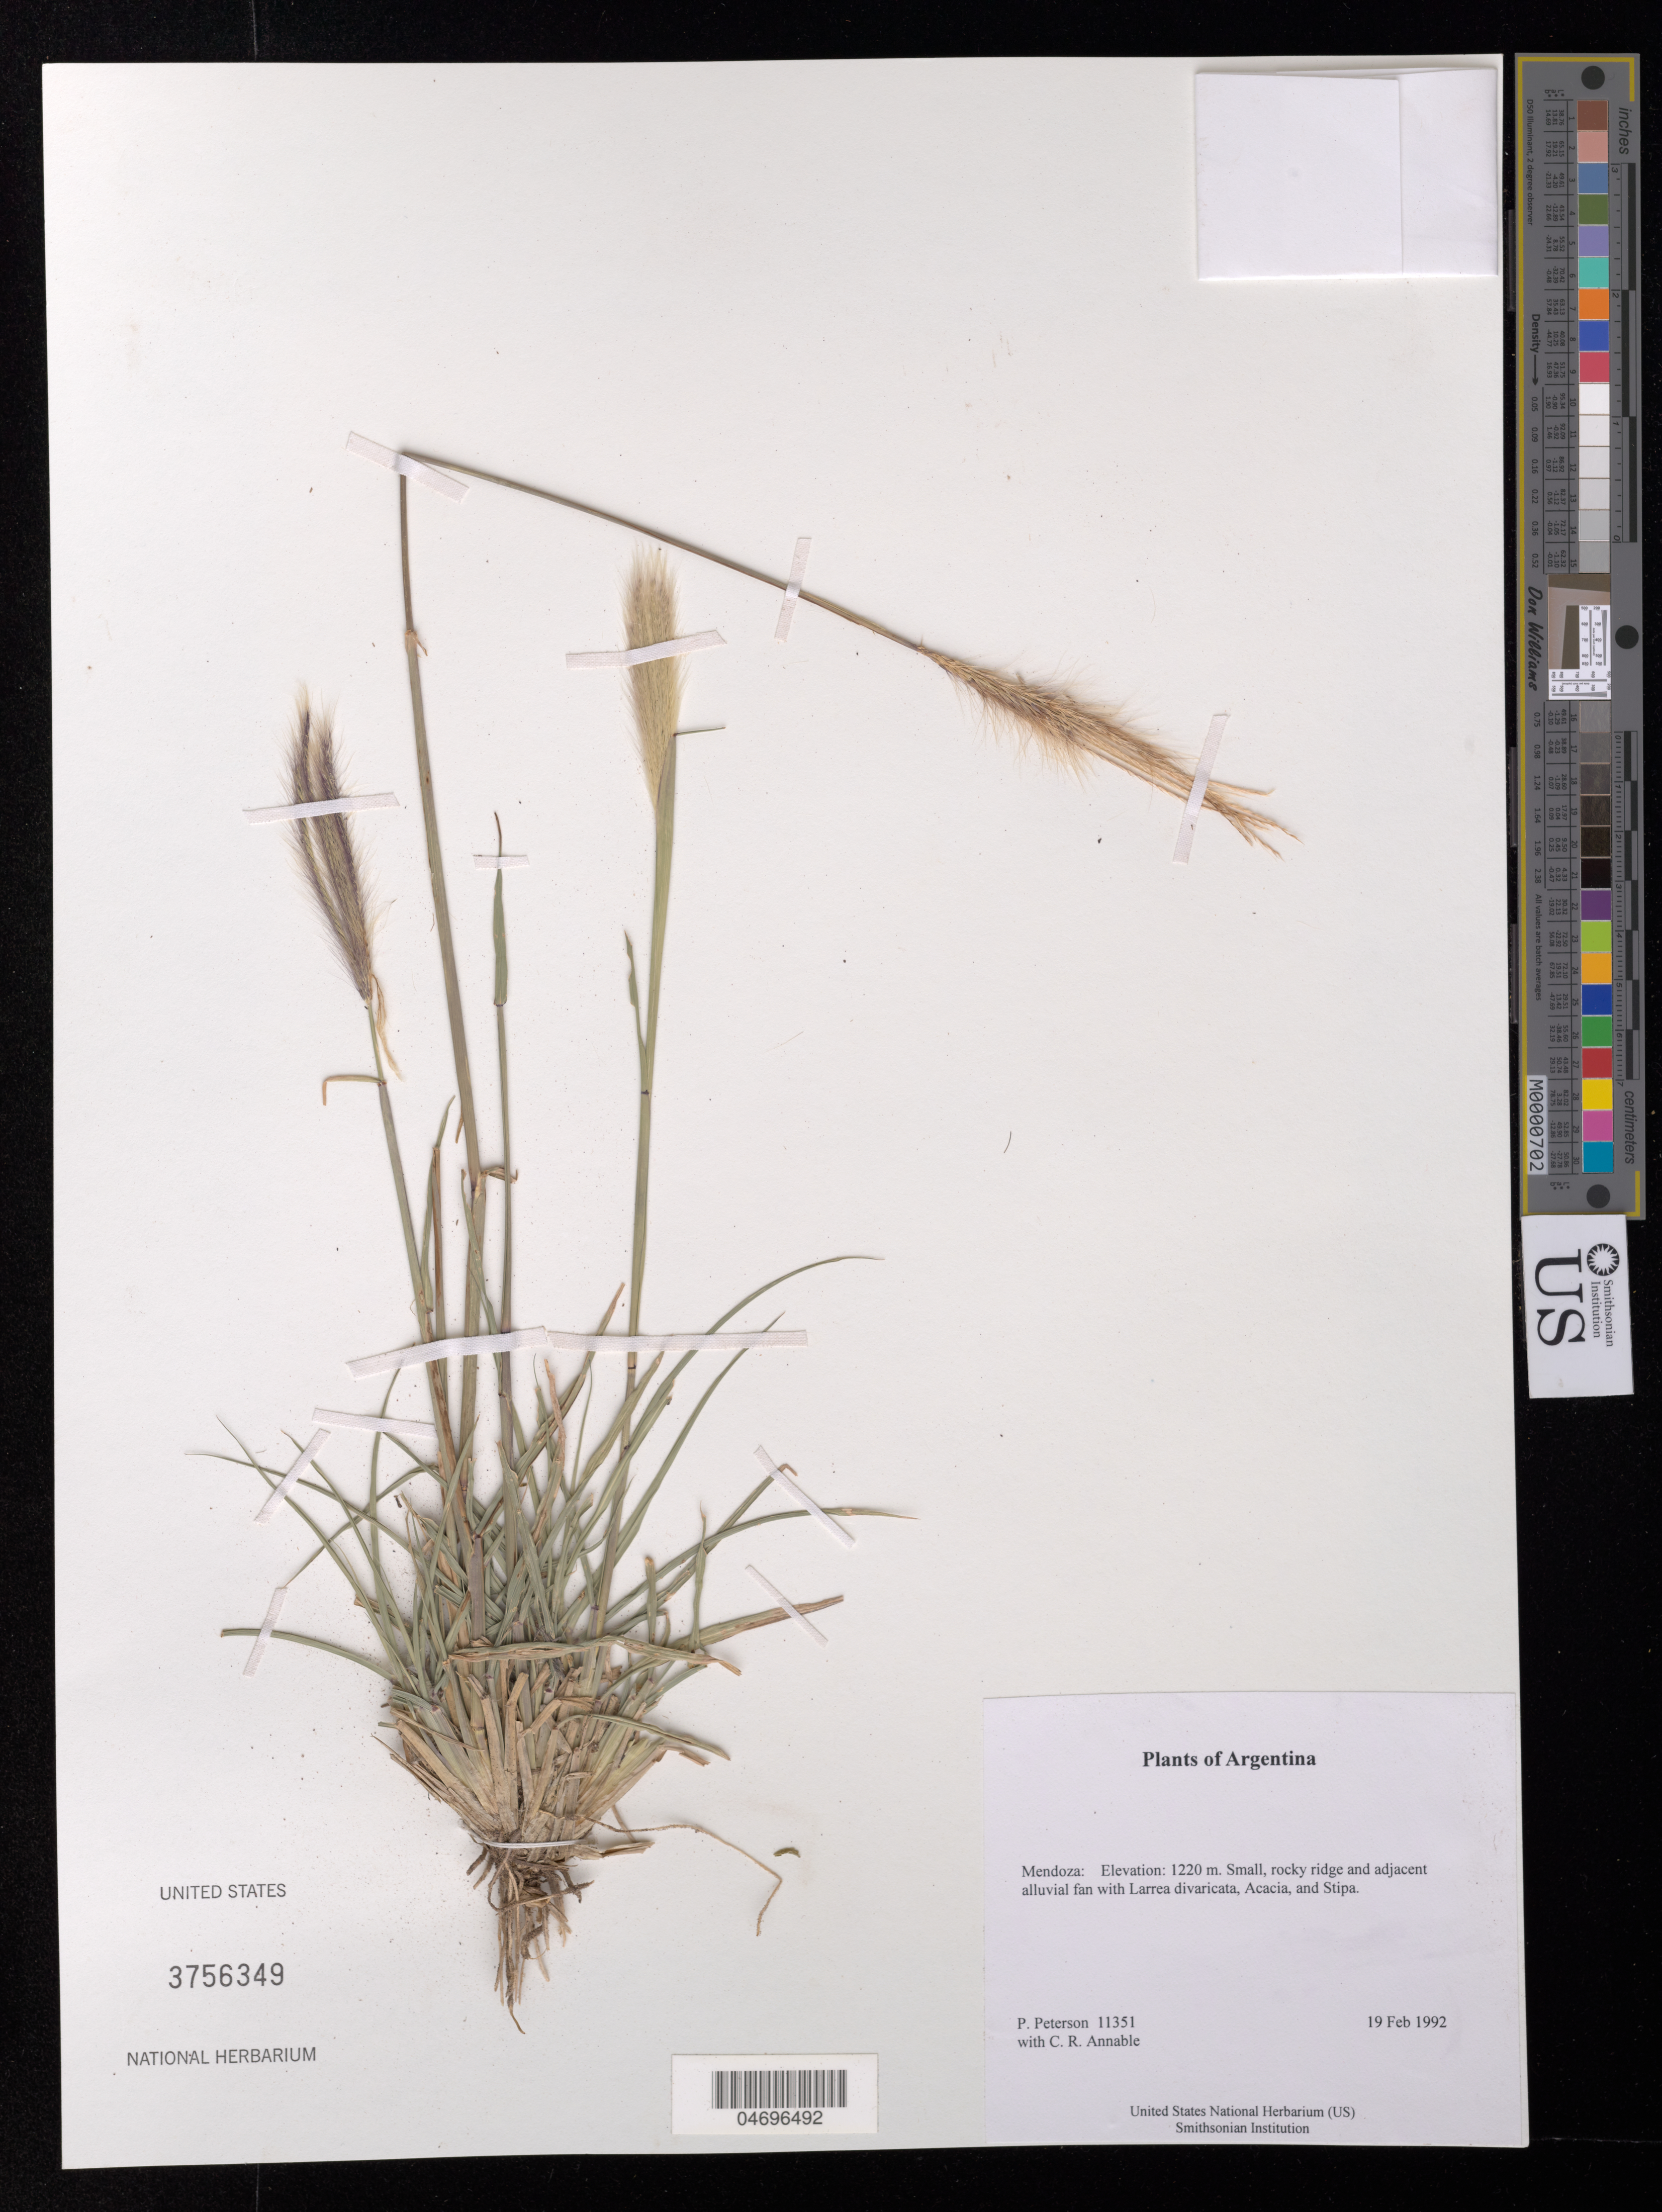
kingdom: Plantae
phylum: Tracheophyta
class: Liliopsida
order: Poales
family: Poaceae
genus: Chloris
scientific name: Chloris virgata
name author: Sw.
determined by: Peterson, Paul M., (BOT), Smithsonian Institution - National Museum of Natural History (UNITED STATES)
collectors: P. M. Peterson & C. R. Annable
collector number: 11351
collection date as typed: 19 Feb 1992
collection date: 1992-02-19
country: Argentina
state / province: Mendoza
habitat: Small, rocky ridge and adjacent alluvial fan with Larrea divaricata, Acacia, and Stipa.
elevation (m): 1220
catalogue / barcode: US 3756349